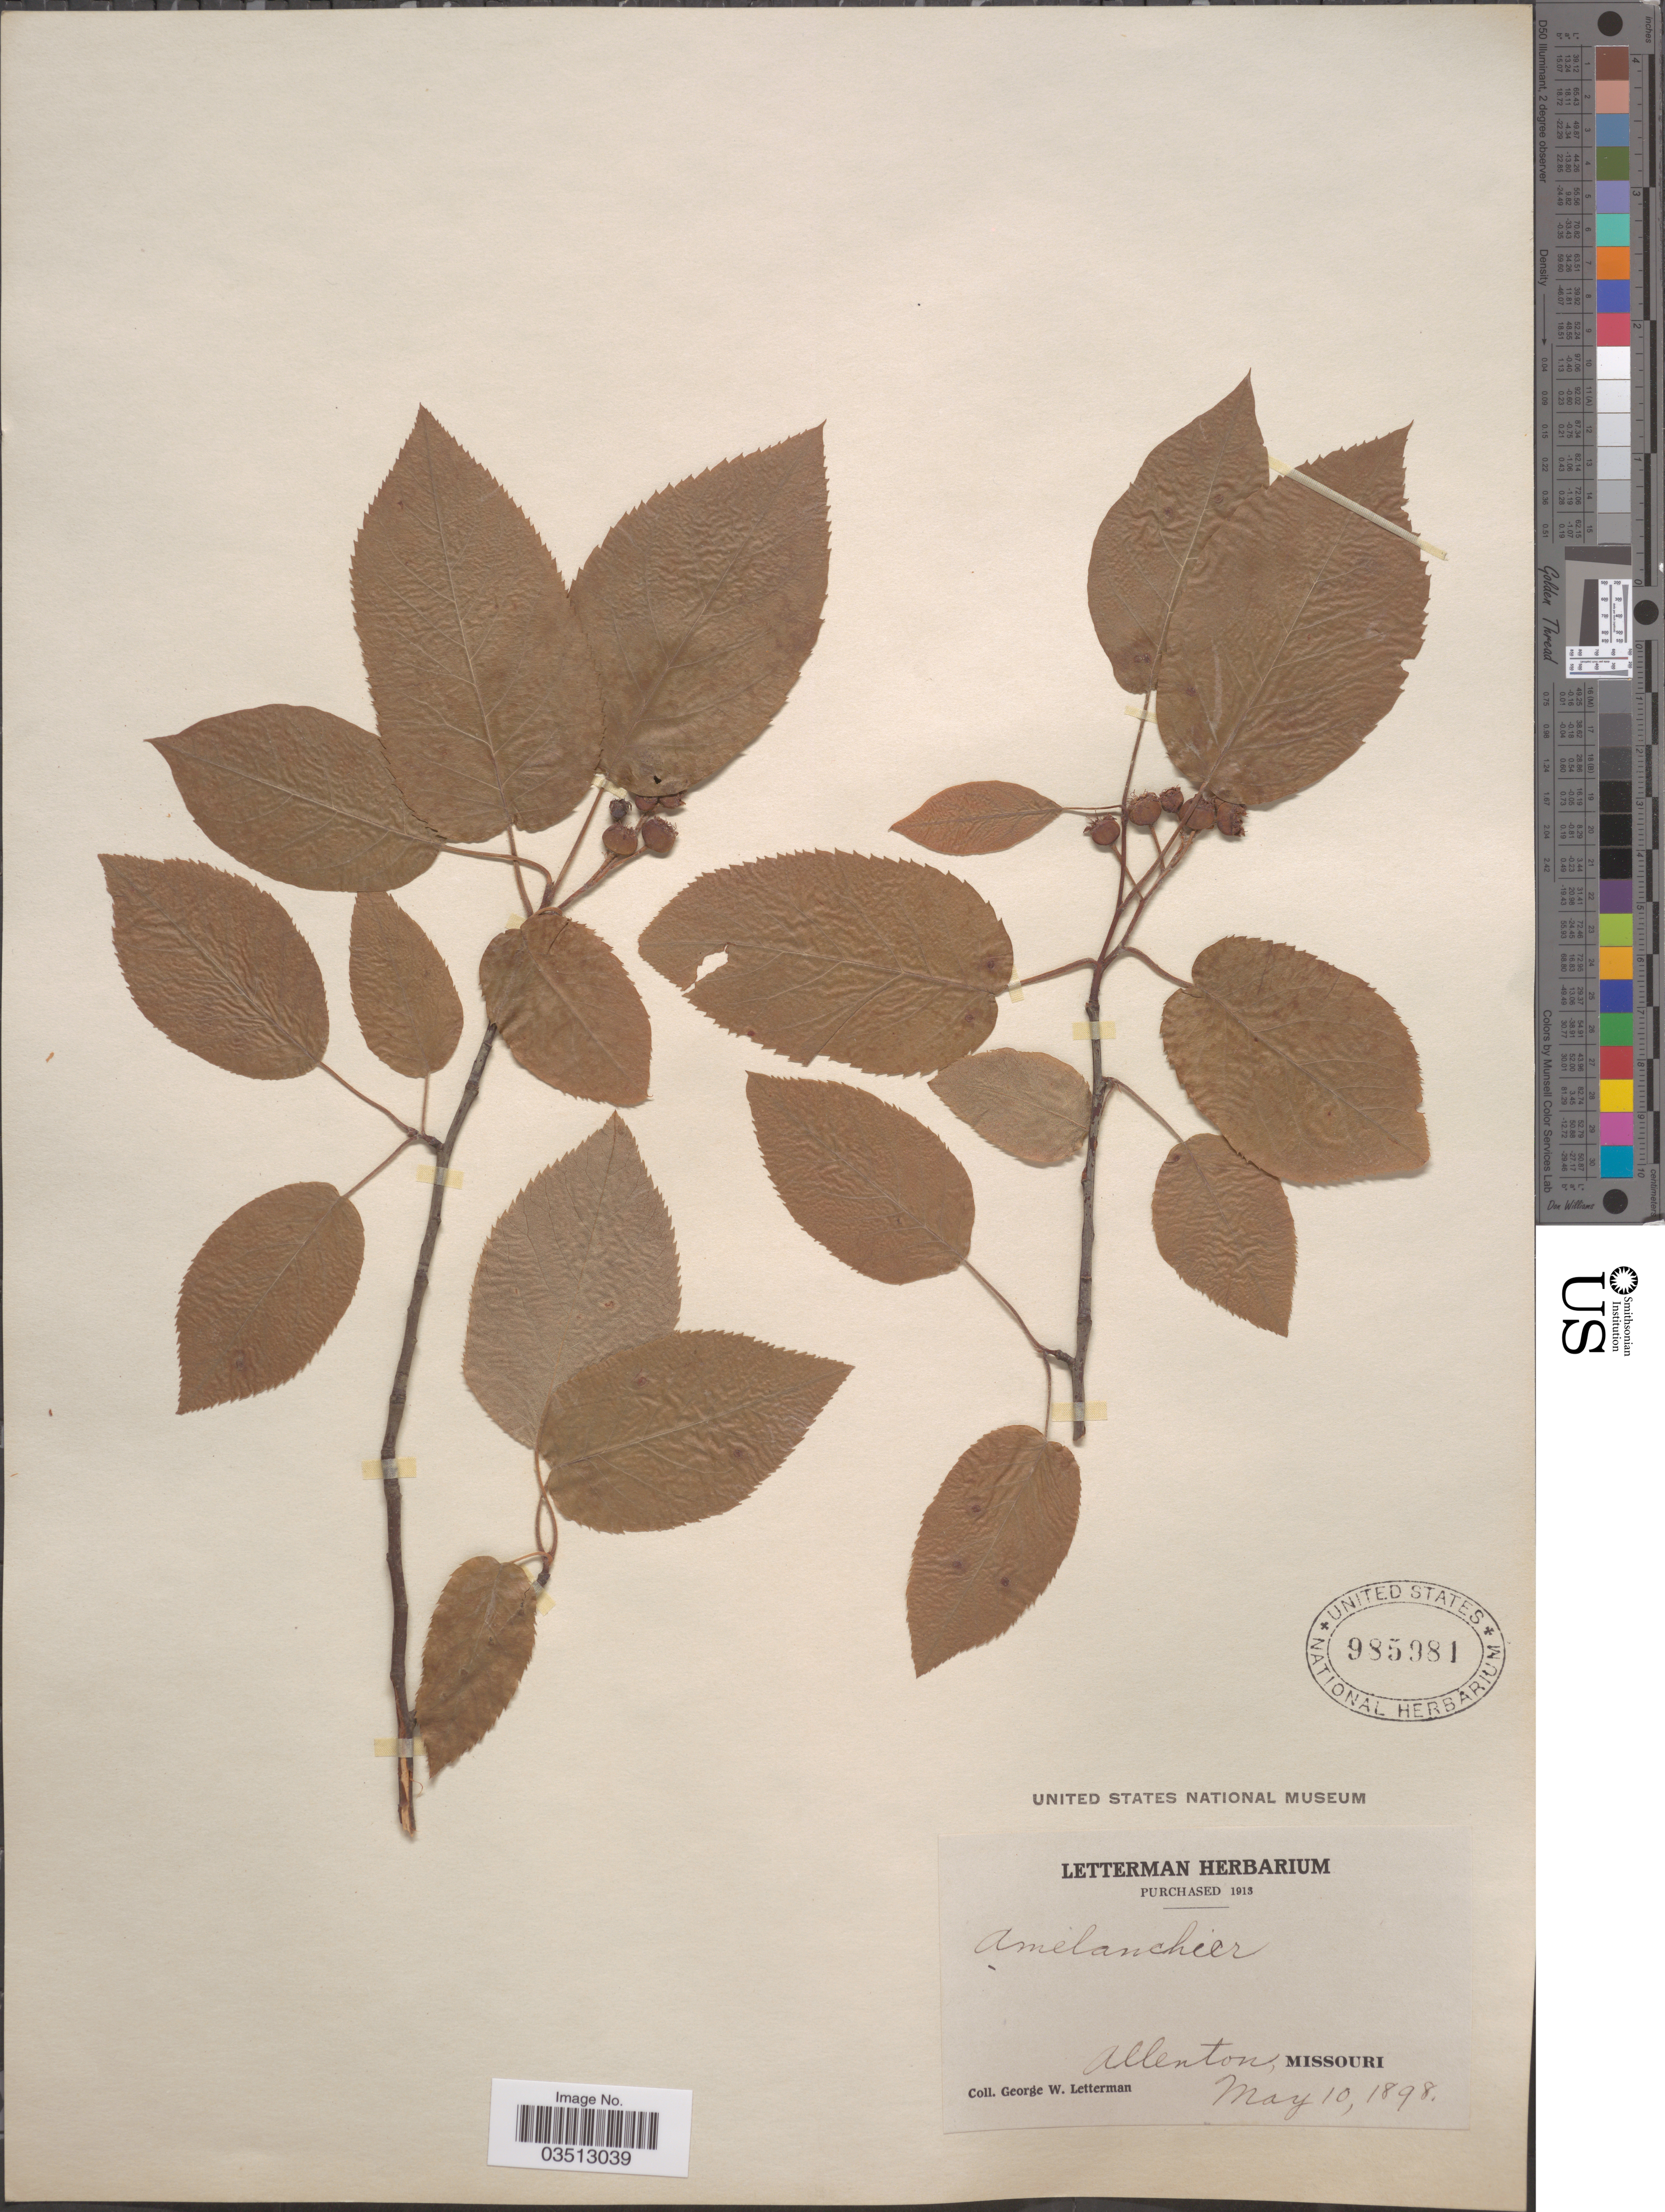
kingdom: Plantae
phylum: Tracheophyta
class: Magnoliopsida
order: Rosales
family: Rosaceae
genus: Amelanchier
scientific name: Amelanchier sp.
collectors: G. W. Letterman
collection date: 1898-05-10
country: United States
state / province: Missouri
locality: Allenton.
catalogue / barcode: US 985981